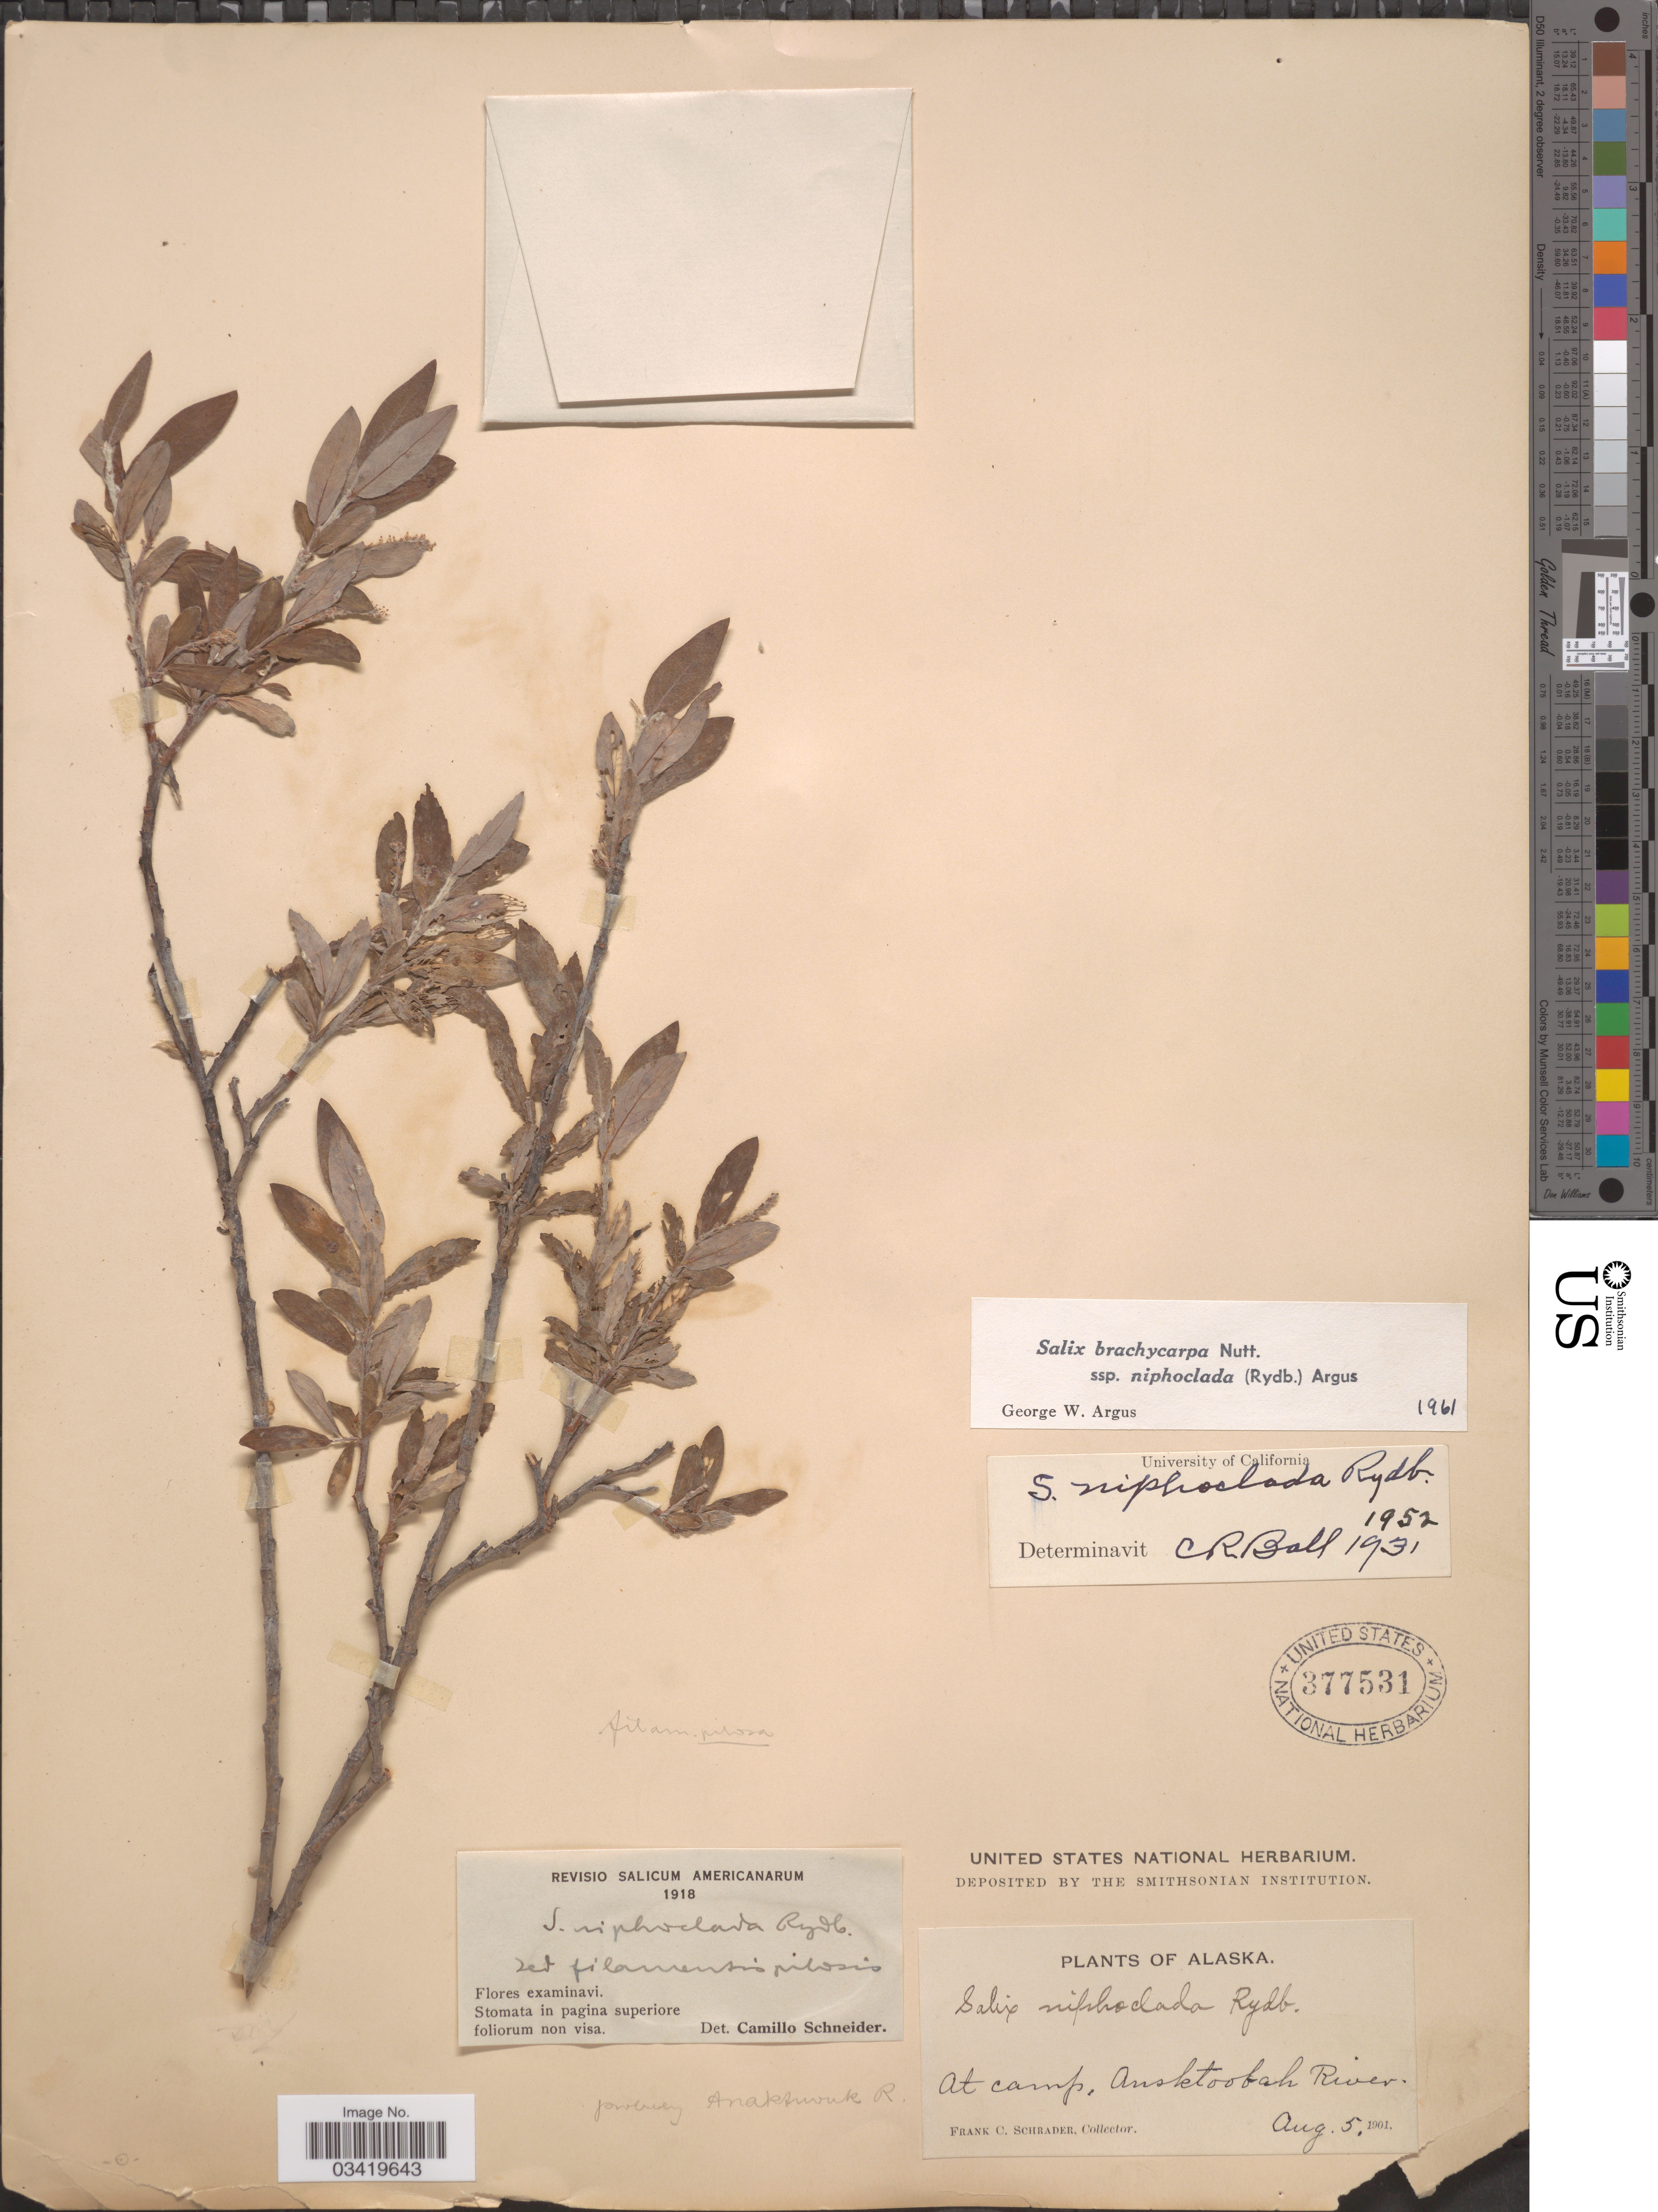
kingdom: Plantae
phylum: Tracheophyta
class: Magnoliopsida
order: Malpighiales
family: Salicaceae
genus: Salix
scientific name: Salix brachycarpa subsp. niphoclada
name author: (Rydb.) Argus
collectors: F. C. Schrader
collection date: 1901-08-05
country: United States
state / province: Alaska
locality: At camp, Ansktoobah River.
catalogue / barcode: US 377531